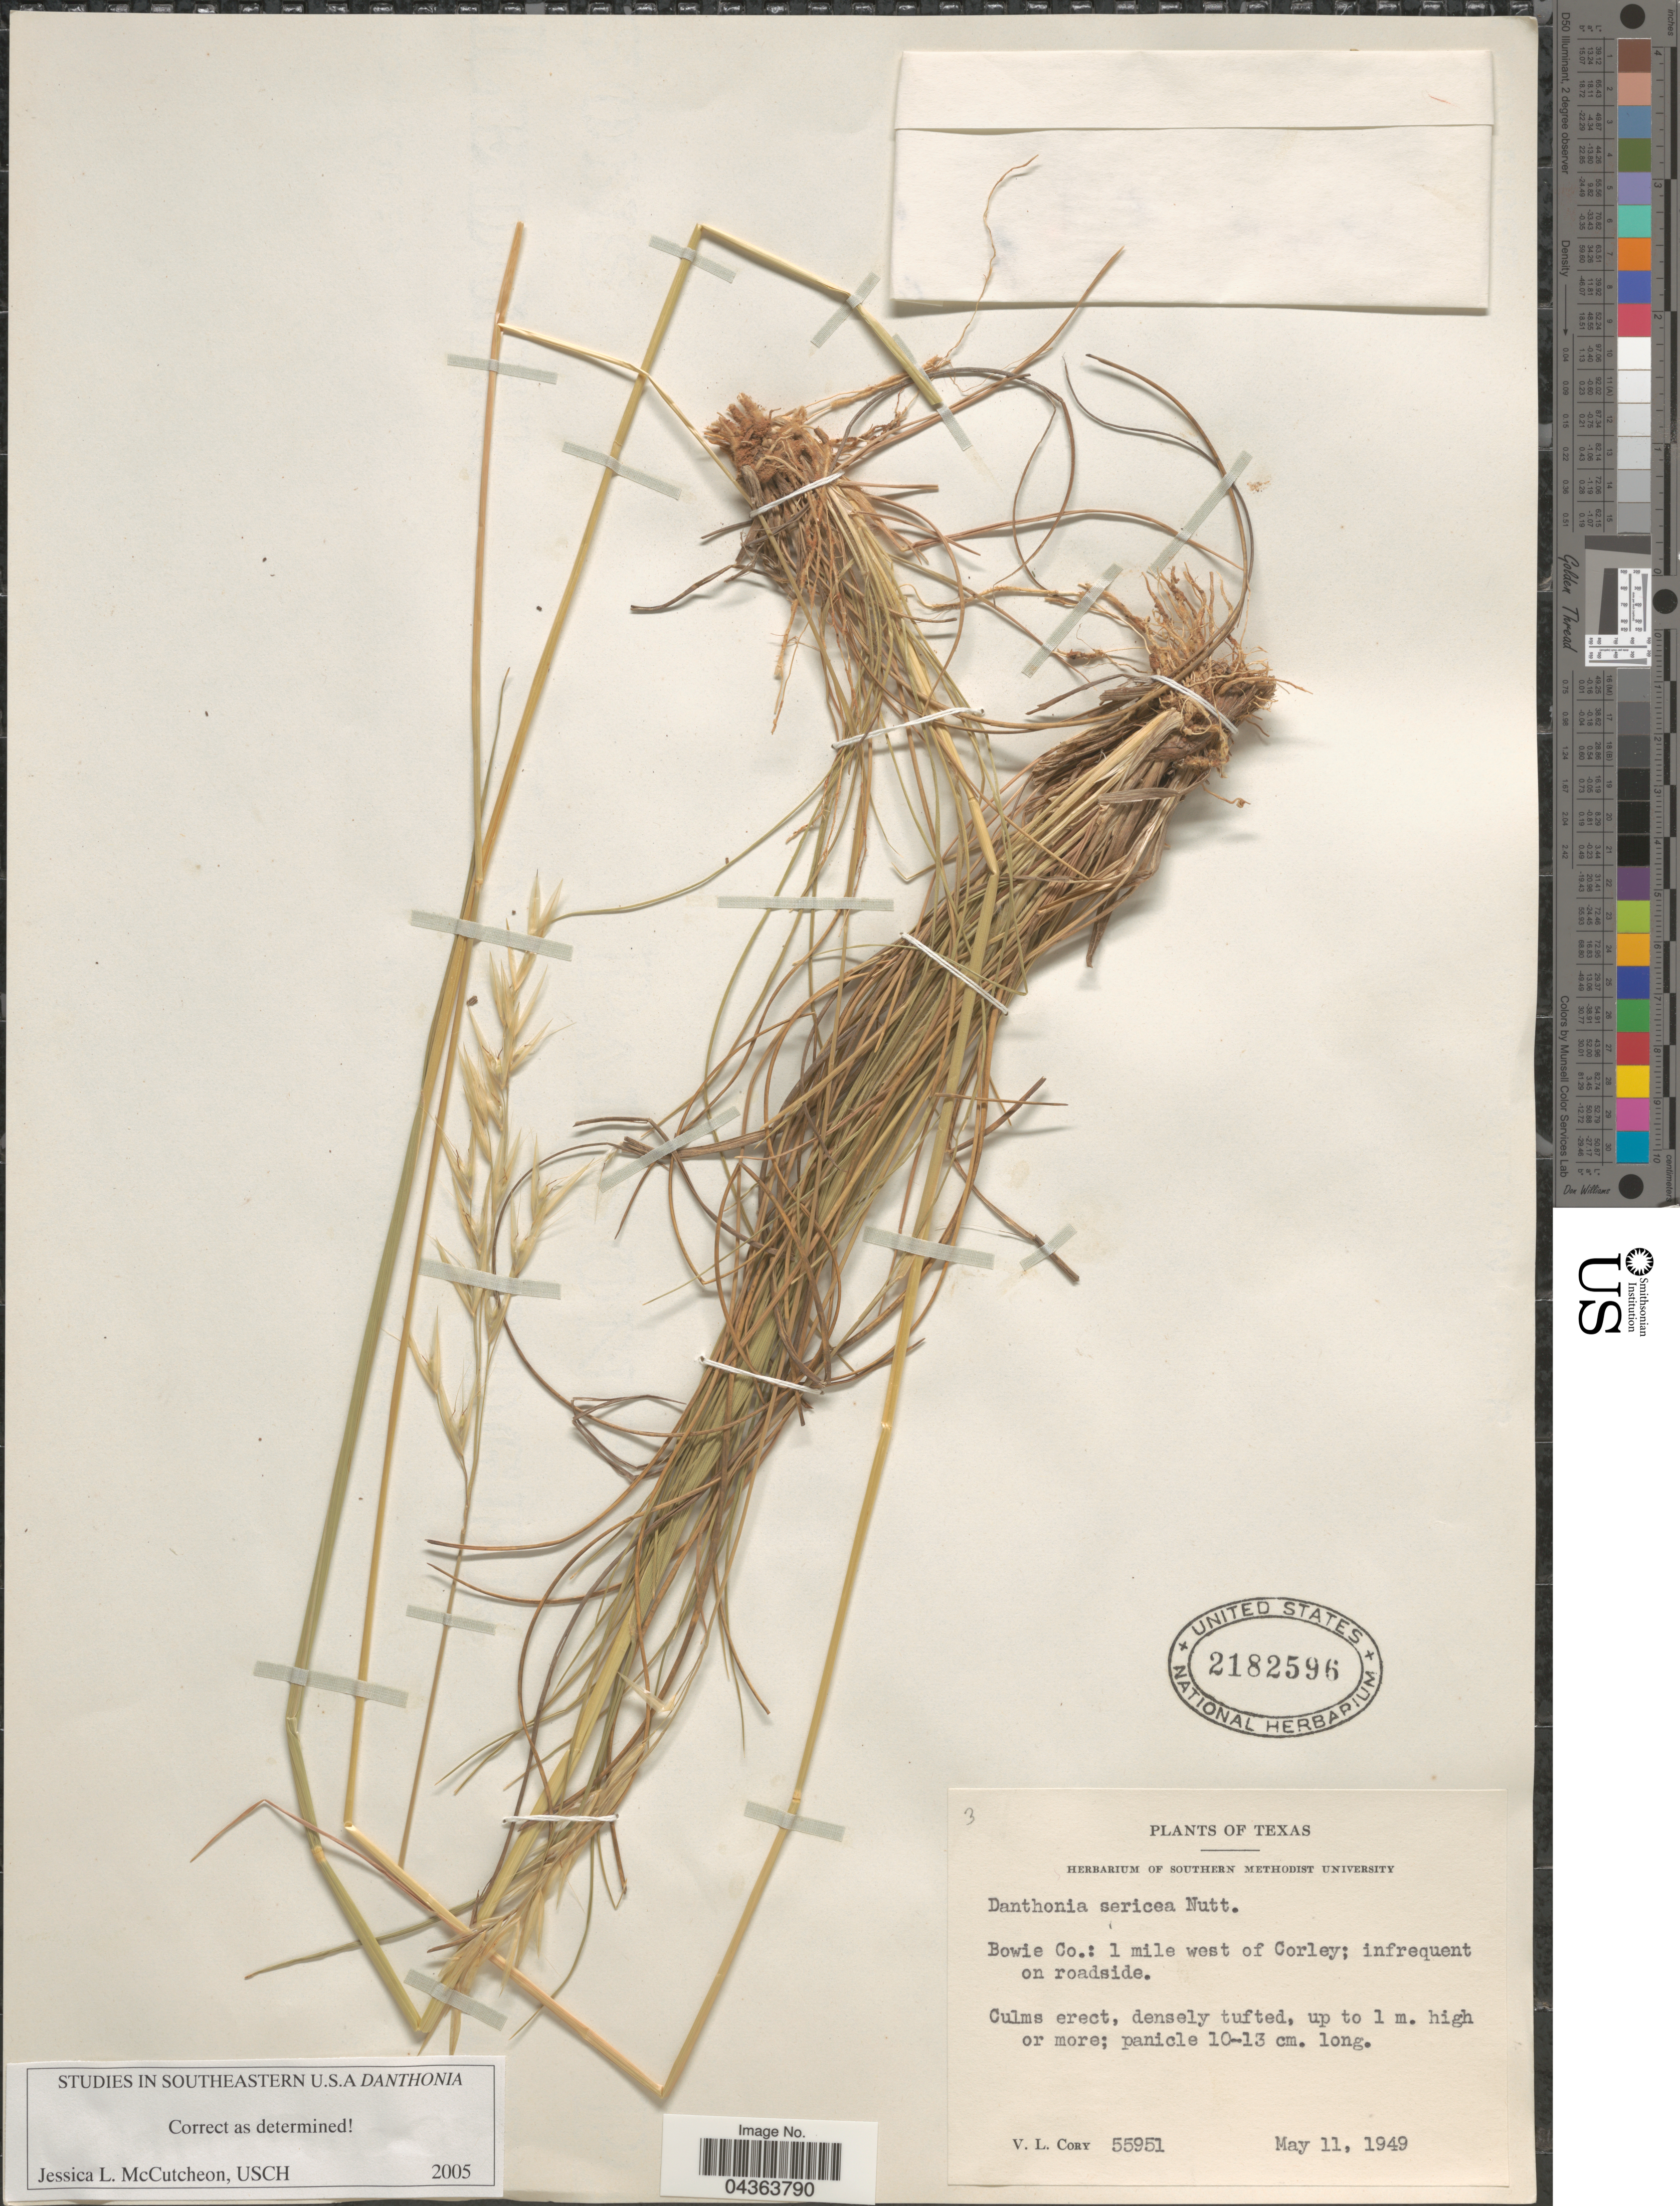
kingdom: Plantae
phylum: Tracheophyta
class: Liliopsida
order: Poales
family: Poaceae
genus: Danthonia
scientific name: Danthonia sericea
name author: Nutt.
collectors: V. Cory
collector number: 55951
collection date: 1949-05-11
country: United States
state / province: Texas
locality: Bowie Co.: 1 mile west of Corley.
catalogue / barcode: US 2182596